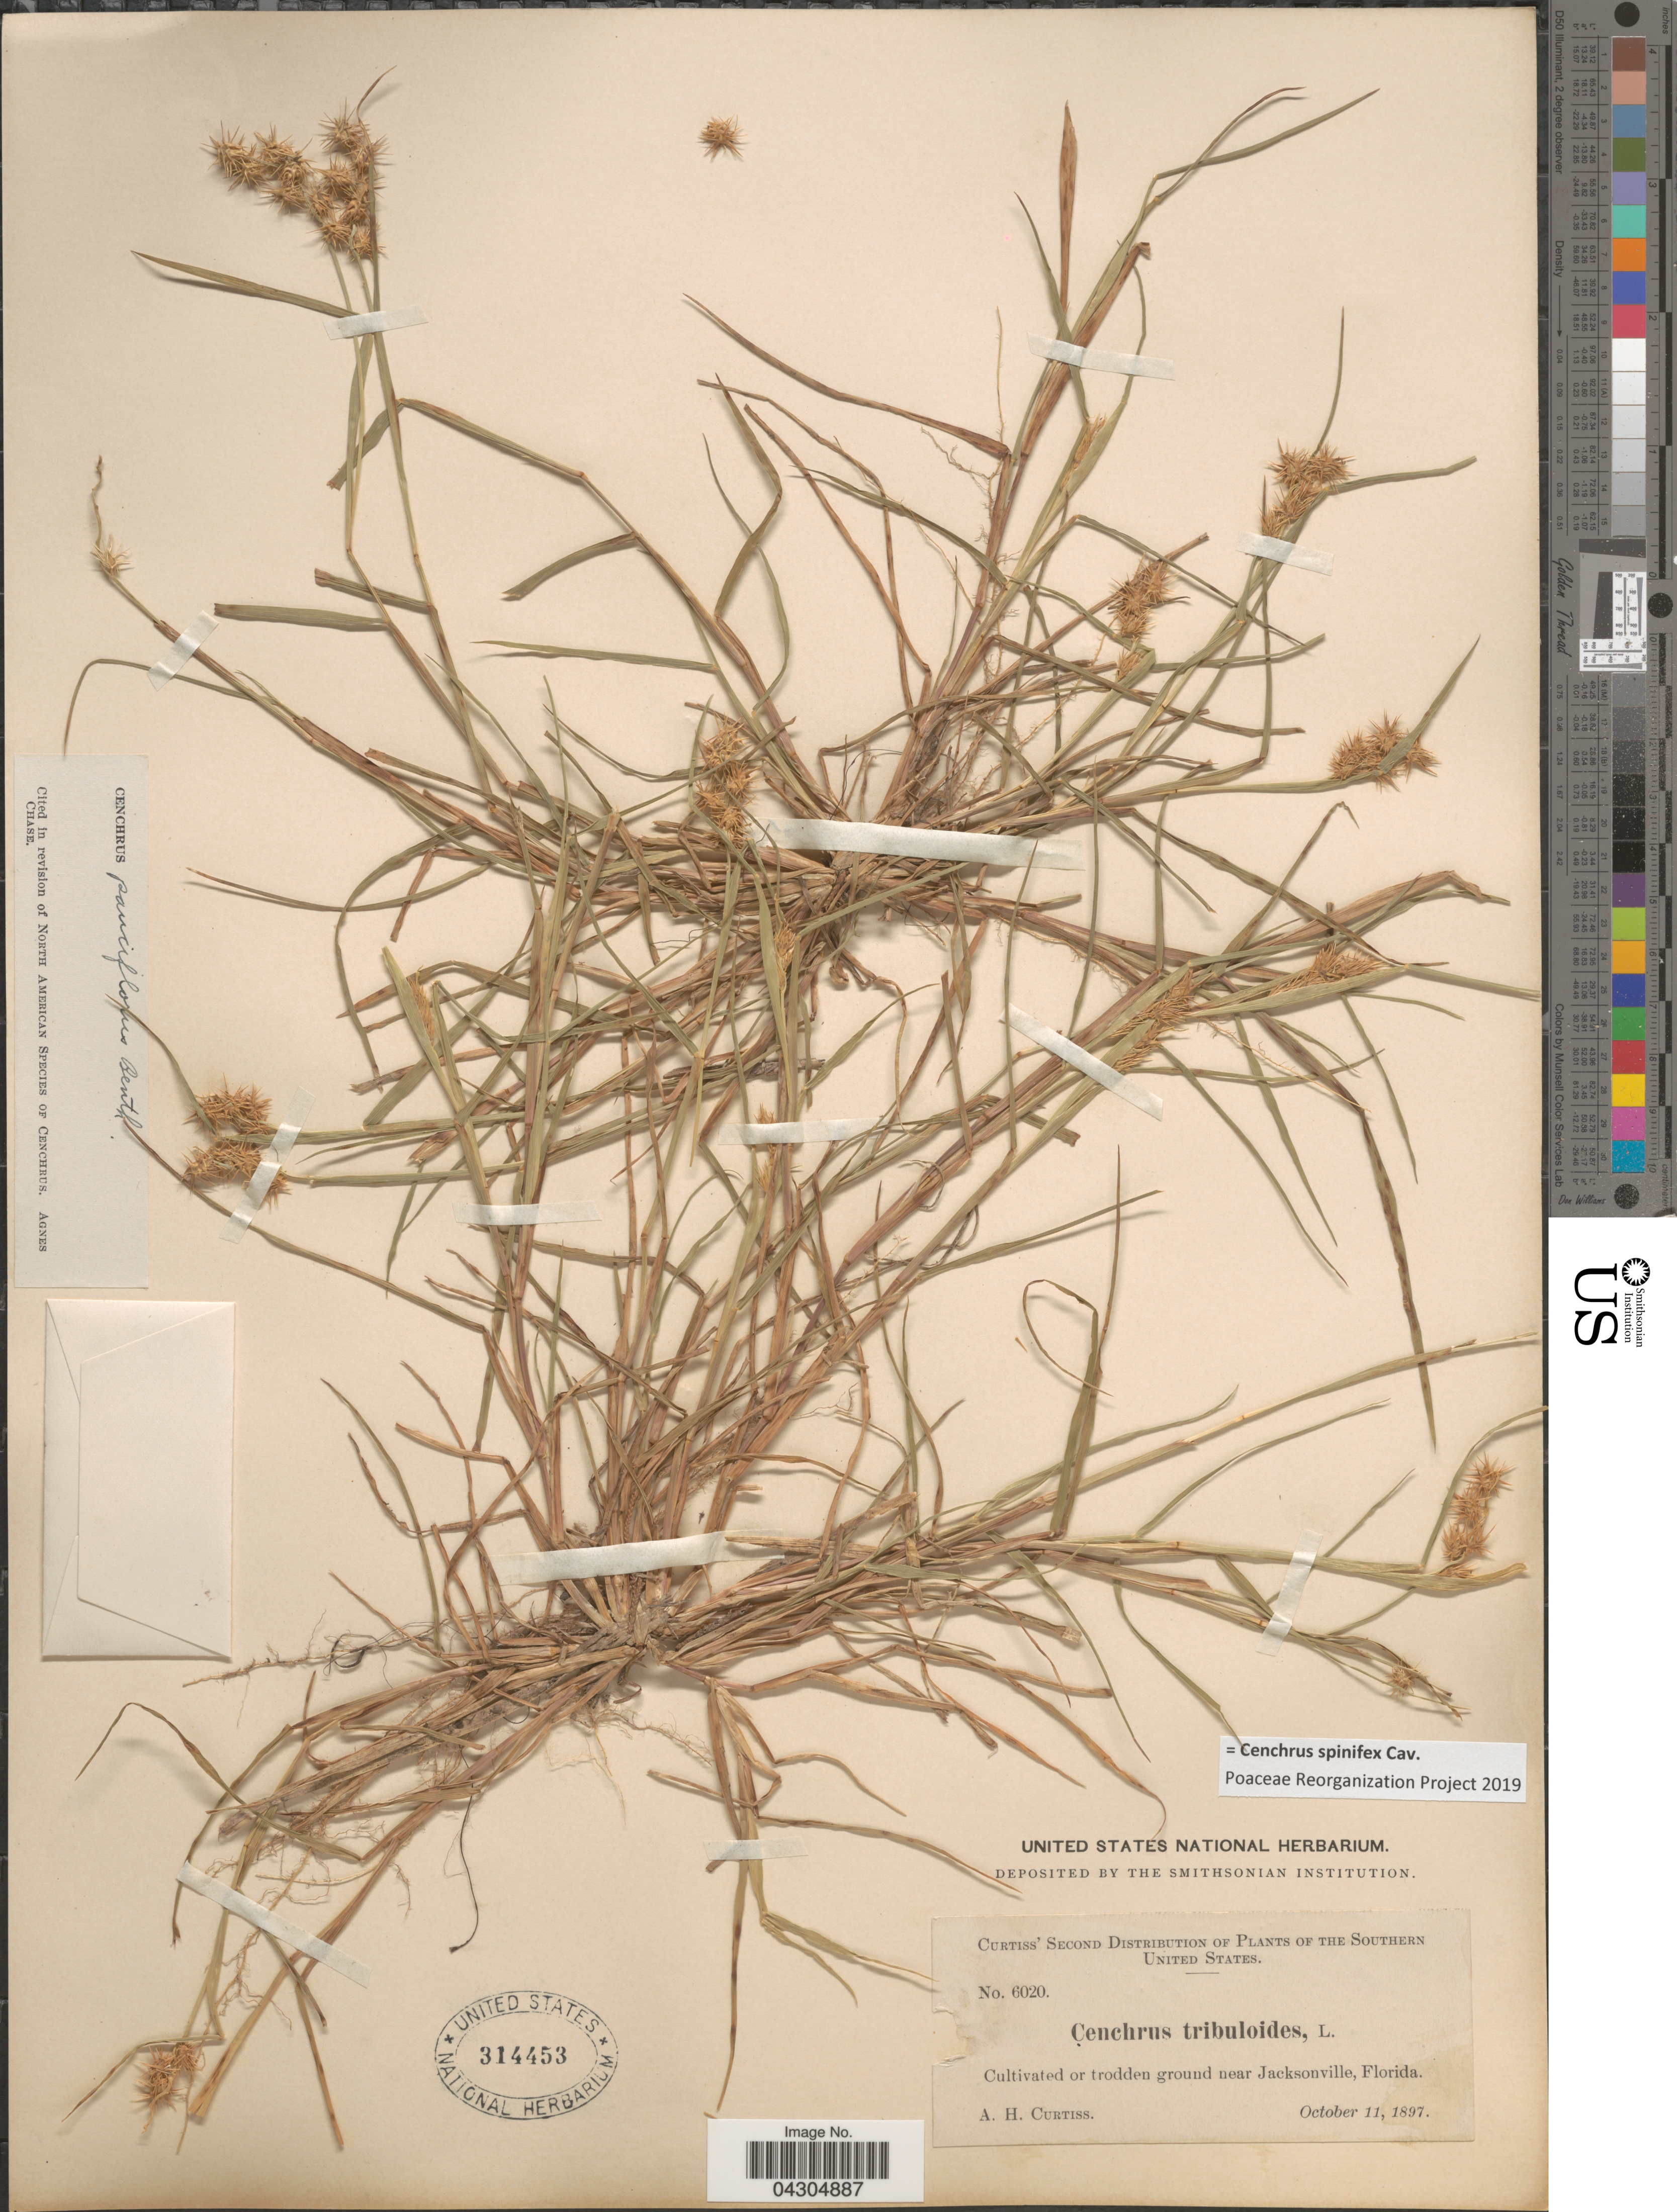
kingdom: Plantae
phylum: Tracheophyta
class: Liliopsida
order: Poales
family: Poaceae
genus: Cenchrus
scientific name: Cenchrus spinifex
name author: Cav.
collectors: A. H. Curtiss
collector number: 6020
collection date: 1897-10-11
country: United States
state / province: Florida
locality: The Southern United States. Near Jacksonville.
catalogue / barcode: US 314453